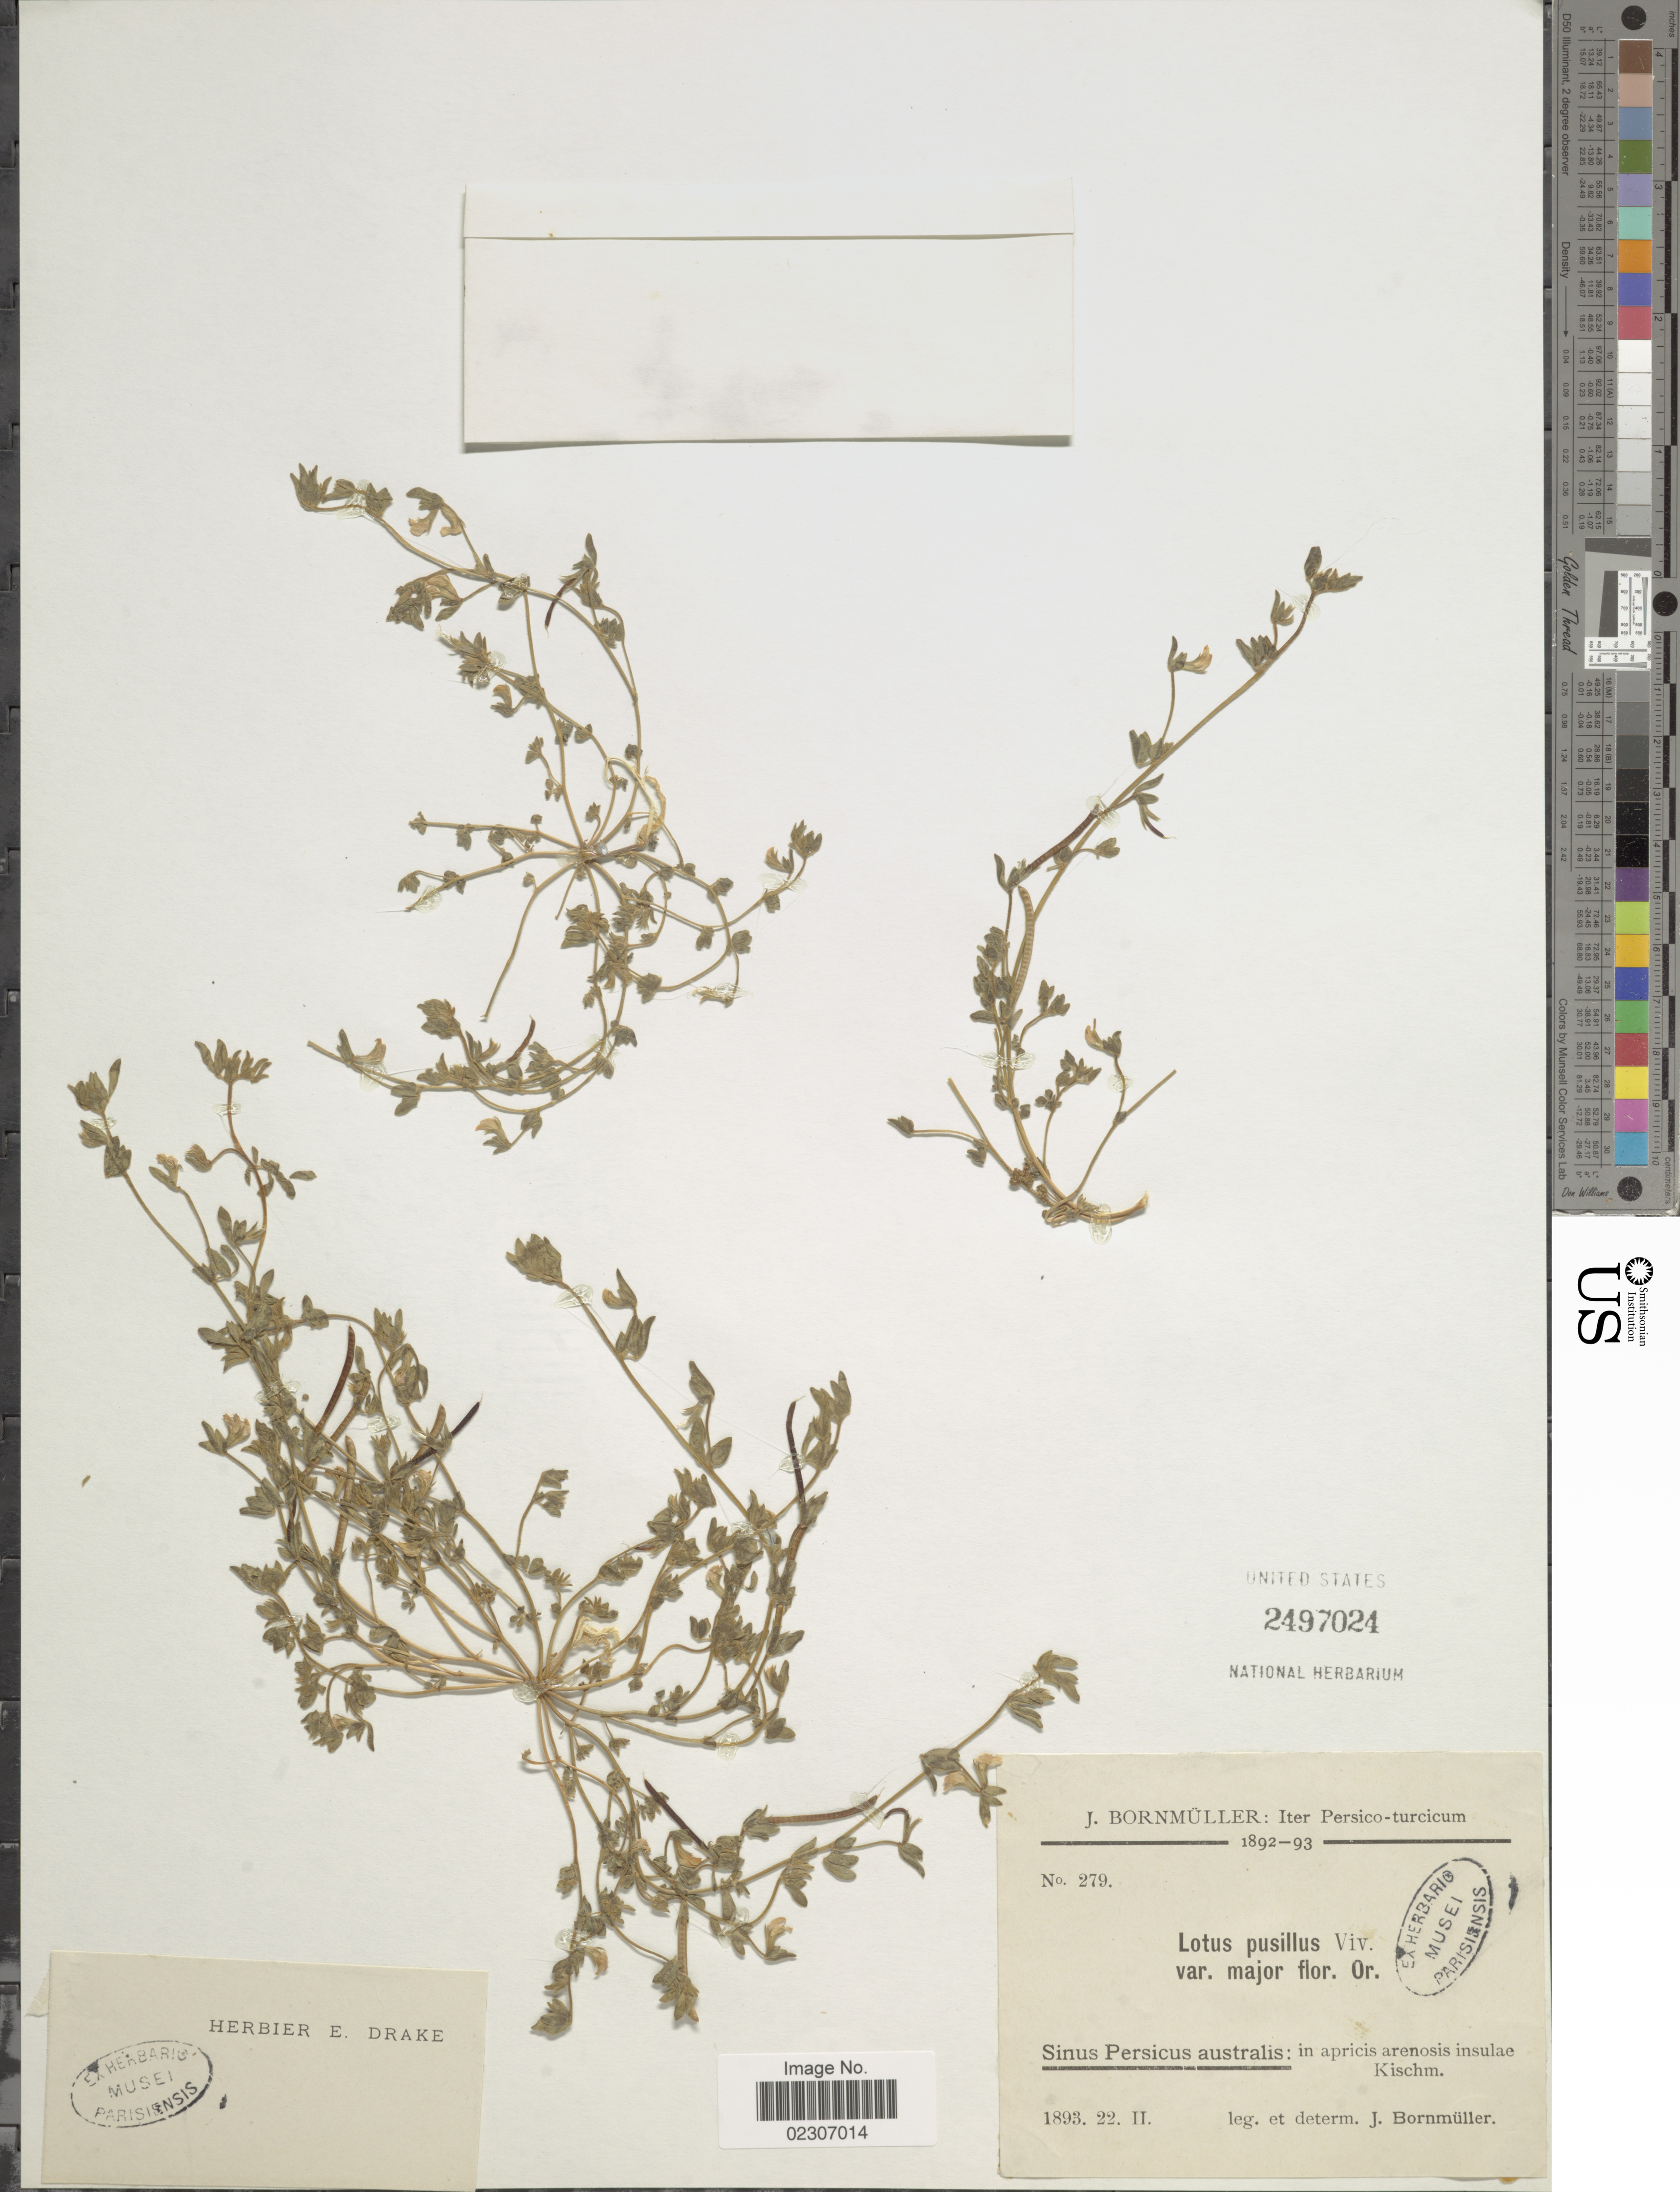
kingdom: Plantae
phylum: Tracheophyta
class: Magnoliopsida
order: Fabales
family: Fabaceae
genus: Lotus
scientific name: Lotus pusillus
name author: Viv.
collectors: J. Bornmüller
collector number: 279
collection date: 1893-02-22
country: Iran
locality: Iter Persico-turcicum, Sinus Persicus australis: in apricis arenosis insulae Kischm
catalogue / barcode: US 2497024